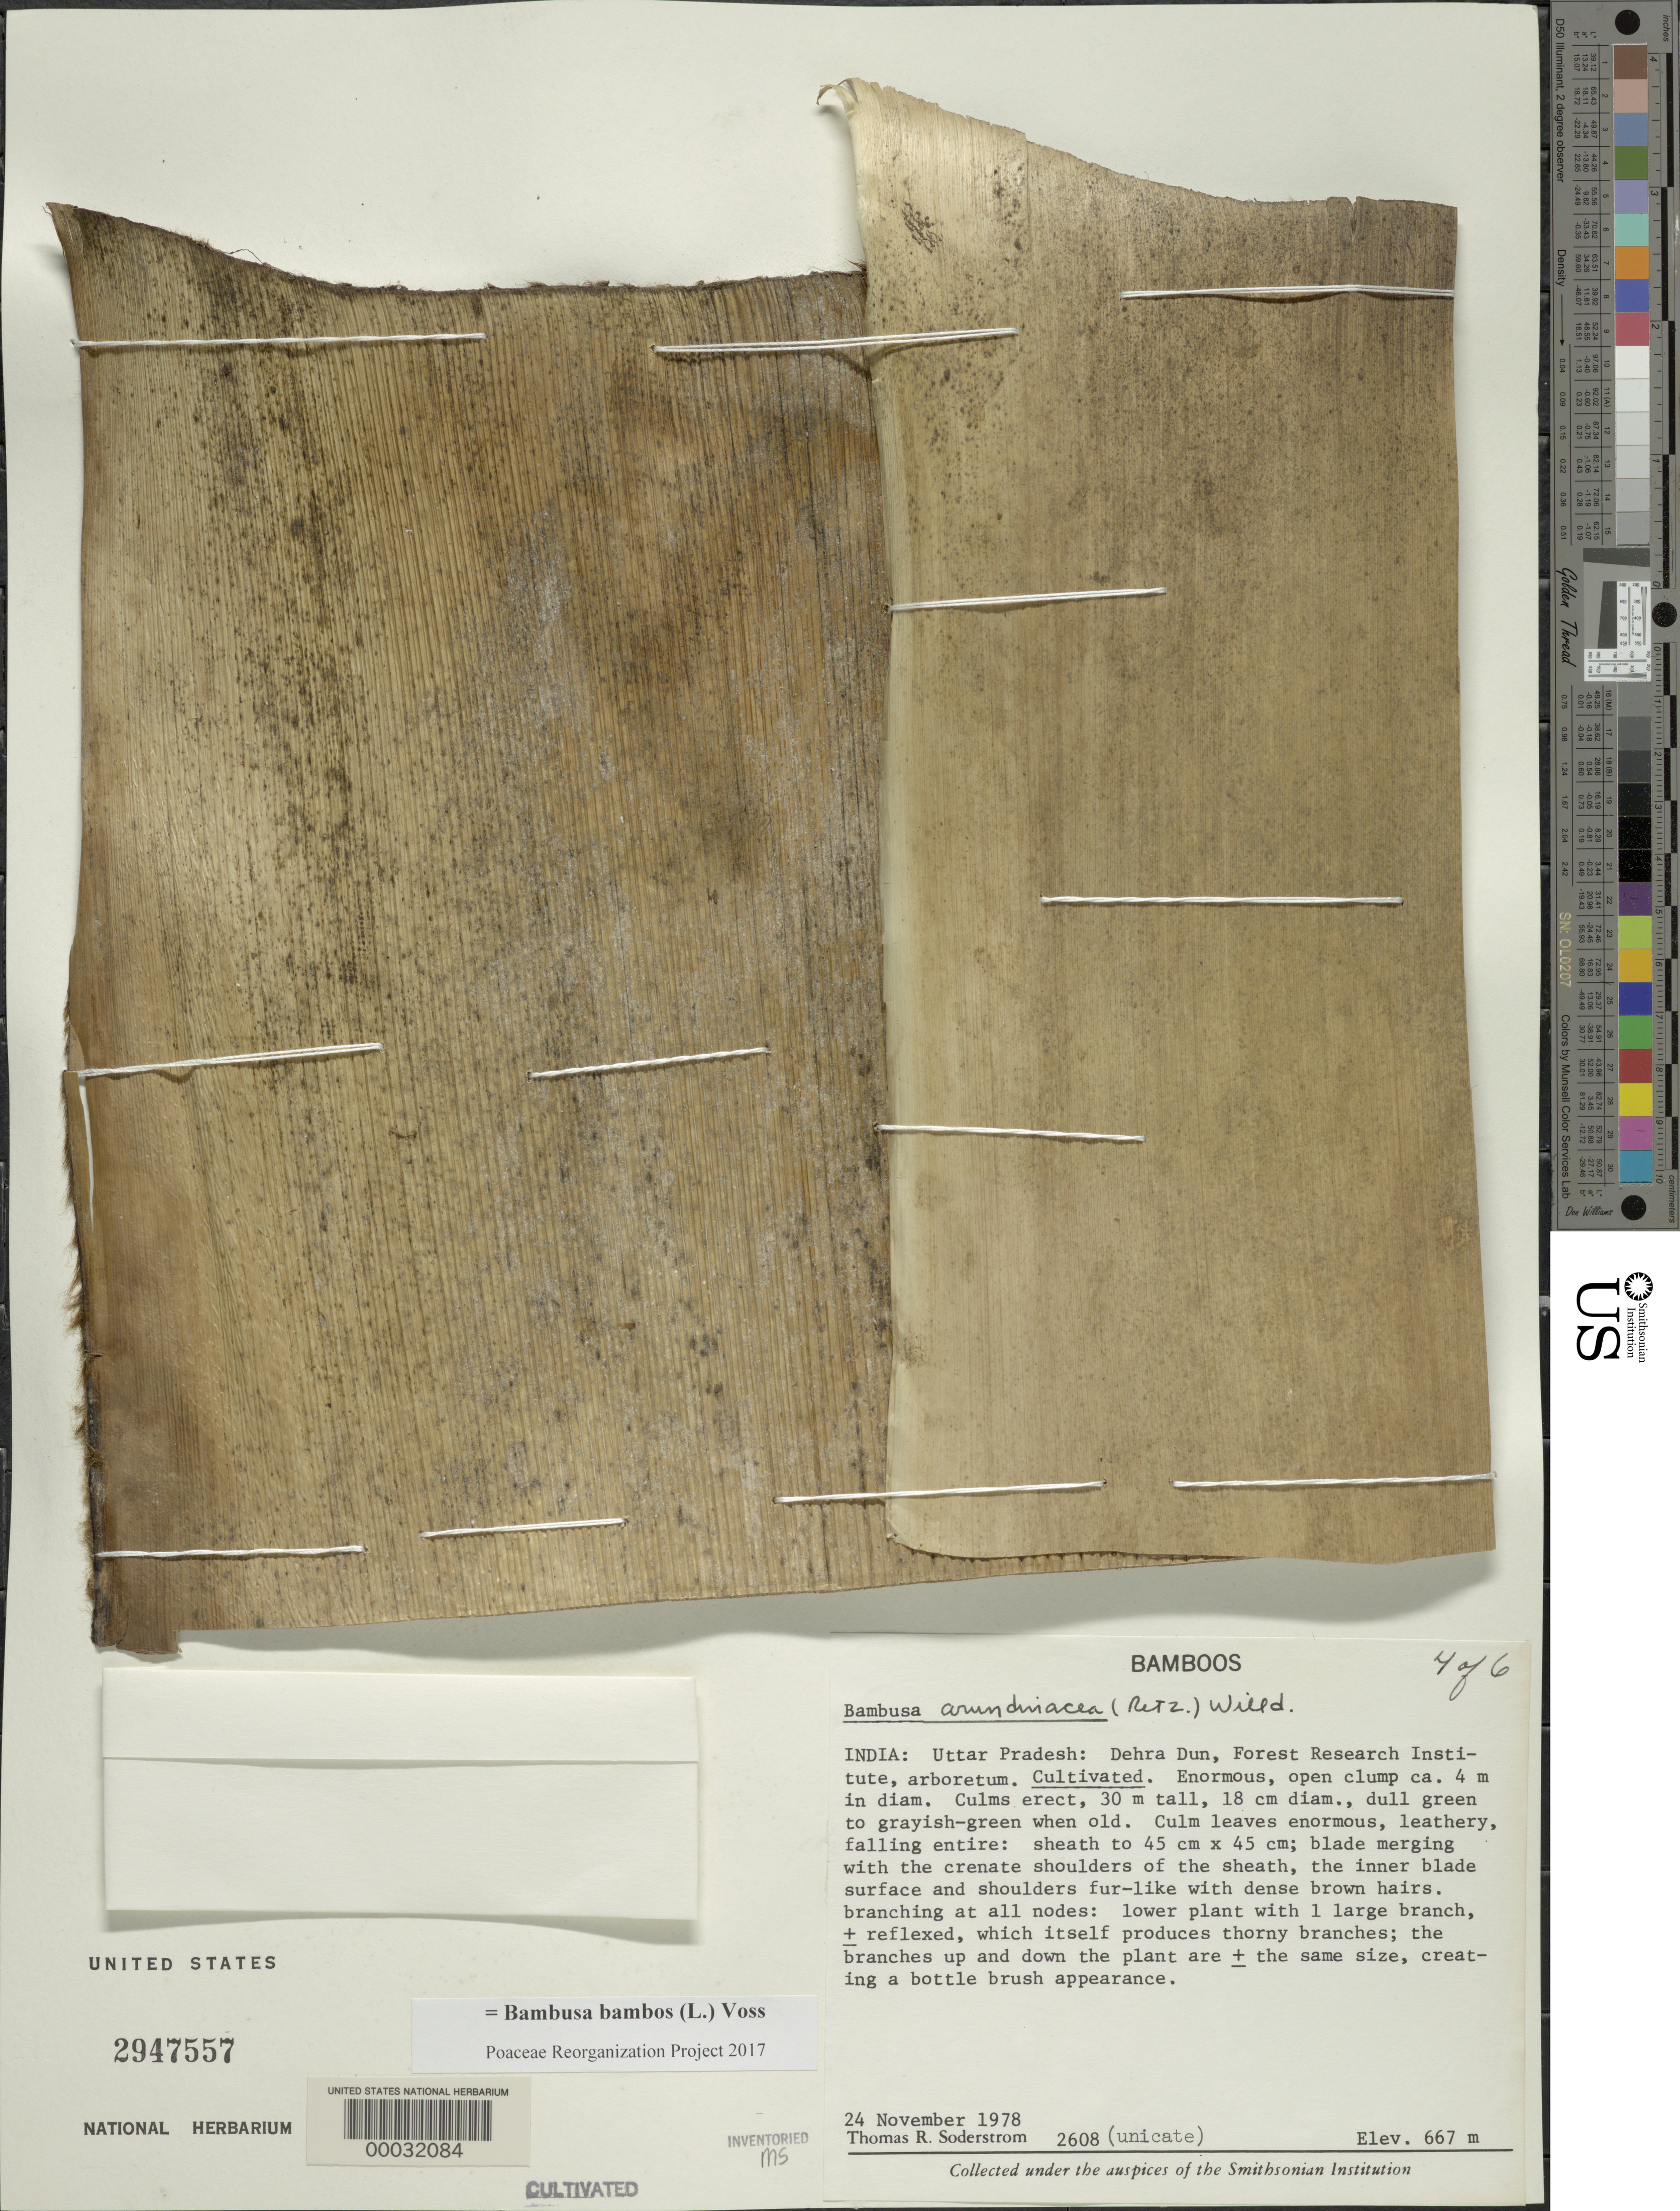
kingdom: Plantae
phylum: Tracheophyta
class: Liliopsida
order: Poales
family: Poaceae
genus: Bambusa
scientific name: Bambusa bambos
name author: (L.) Voss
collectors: T. R. Soderstrom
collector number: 2608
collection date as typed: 24 Nov 1978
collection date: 1978-11-24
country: India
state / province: Uttar Pradesh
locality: Forest research institute-dehra dun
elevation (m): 667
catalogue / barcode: US 2947557